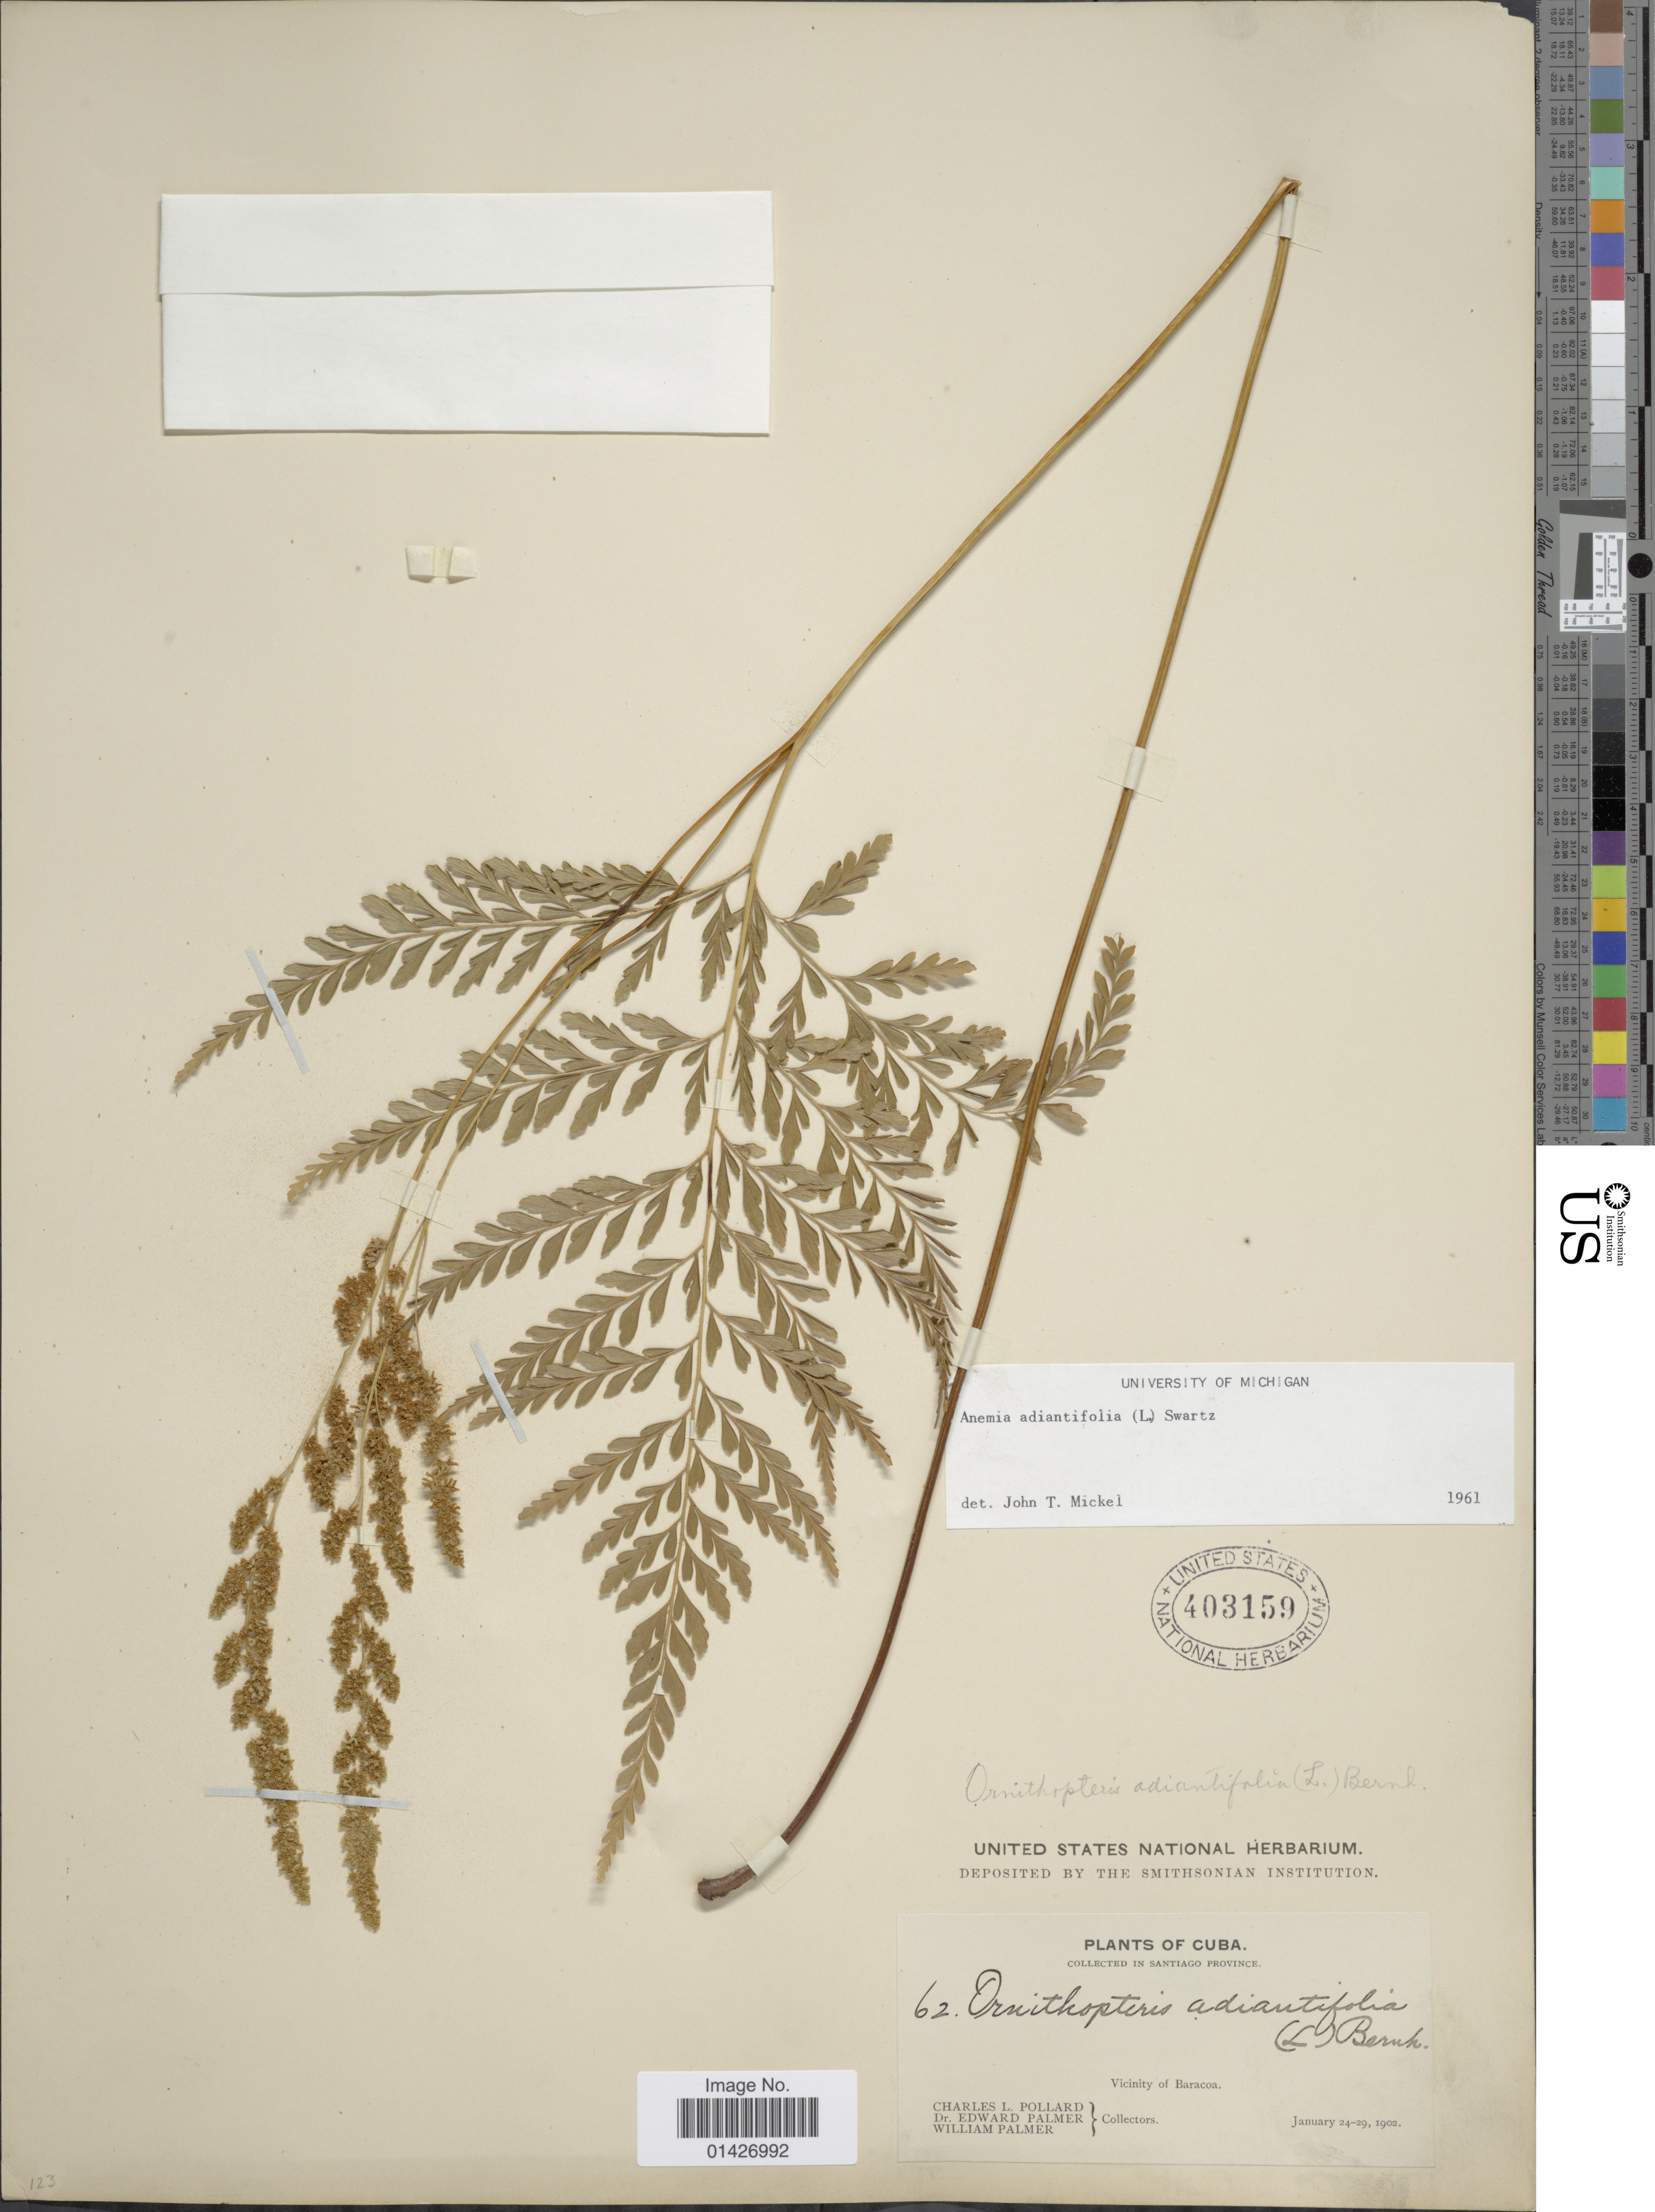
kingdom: Plantae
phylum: Tracheophyta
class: Polypodiopsida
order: Schizaeales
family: Anemiaceae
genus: Anemia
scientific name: Anemia adiantifolia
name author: (L.) Sw.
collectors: C. L. Pollard, E. Palmer & W. Palmer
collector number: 62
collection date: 1902-01-24/1902-01-29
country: Cuba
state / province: Santiago de Cuba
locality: Santiago Province. Vicinity of Baracao.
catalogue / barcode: US 403159